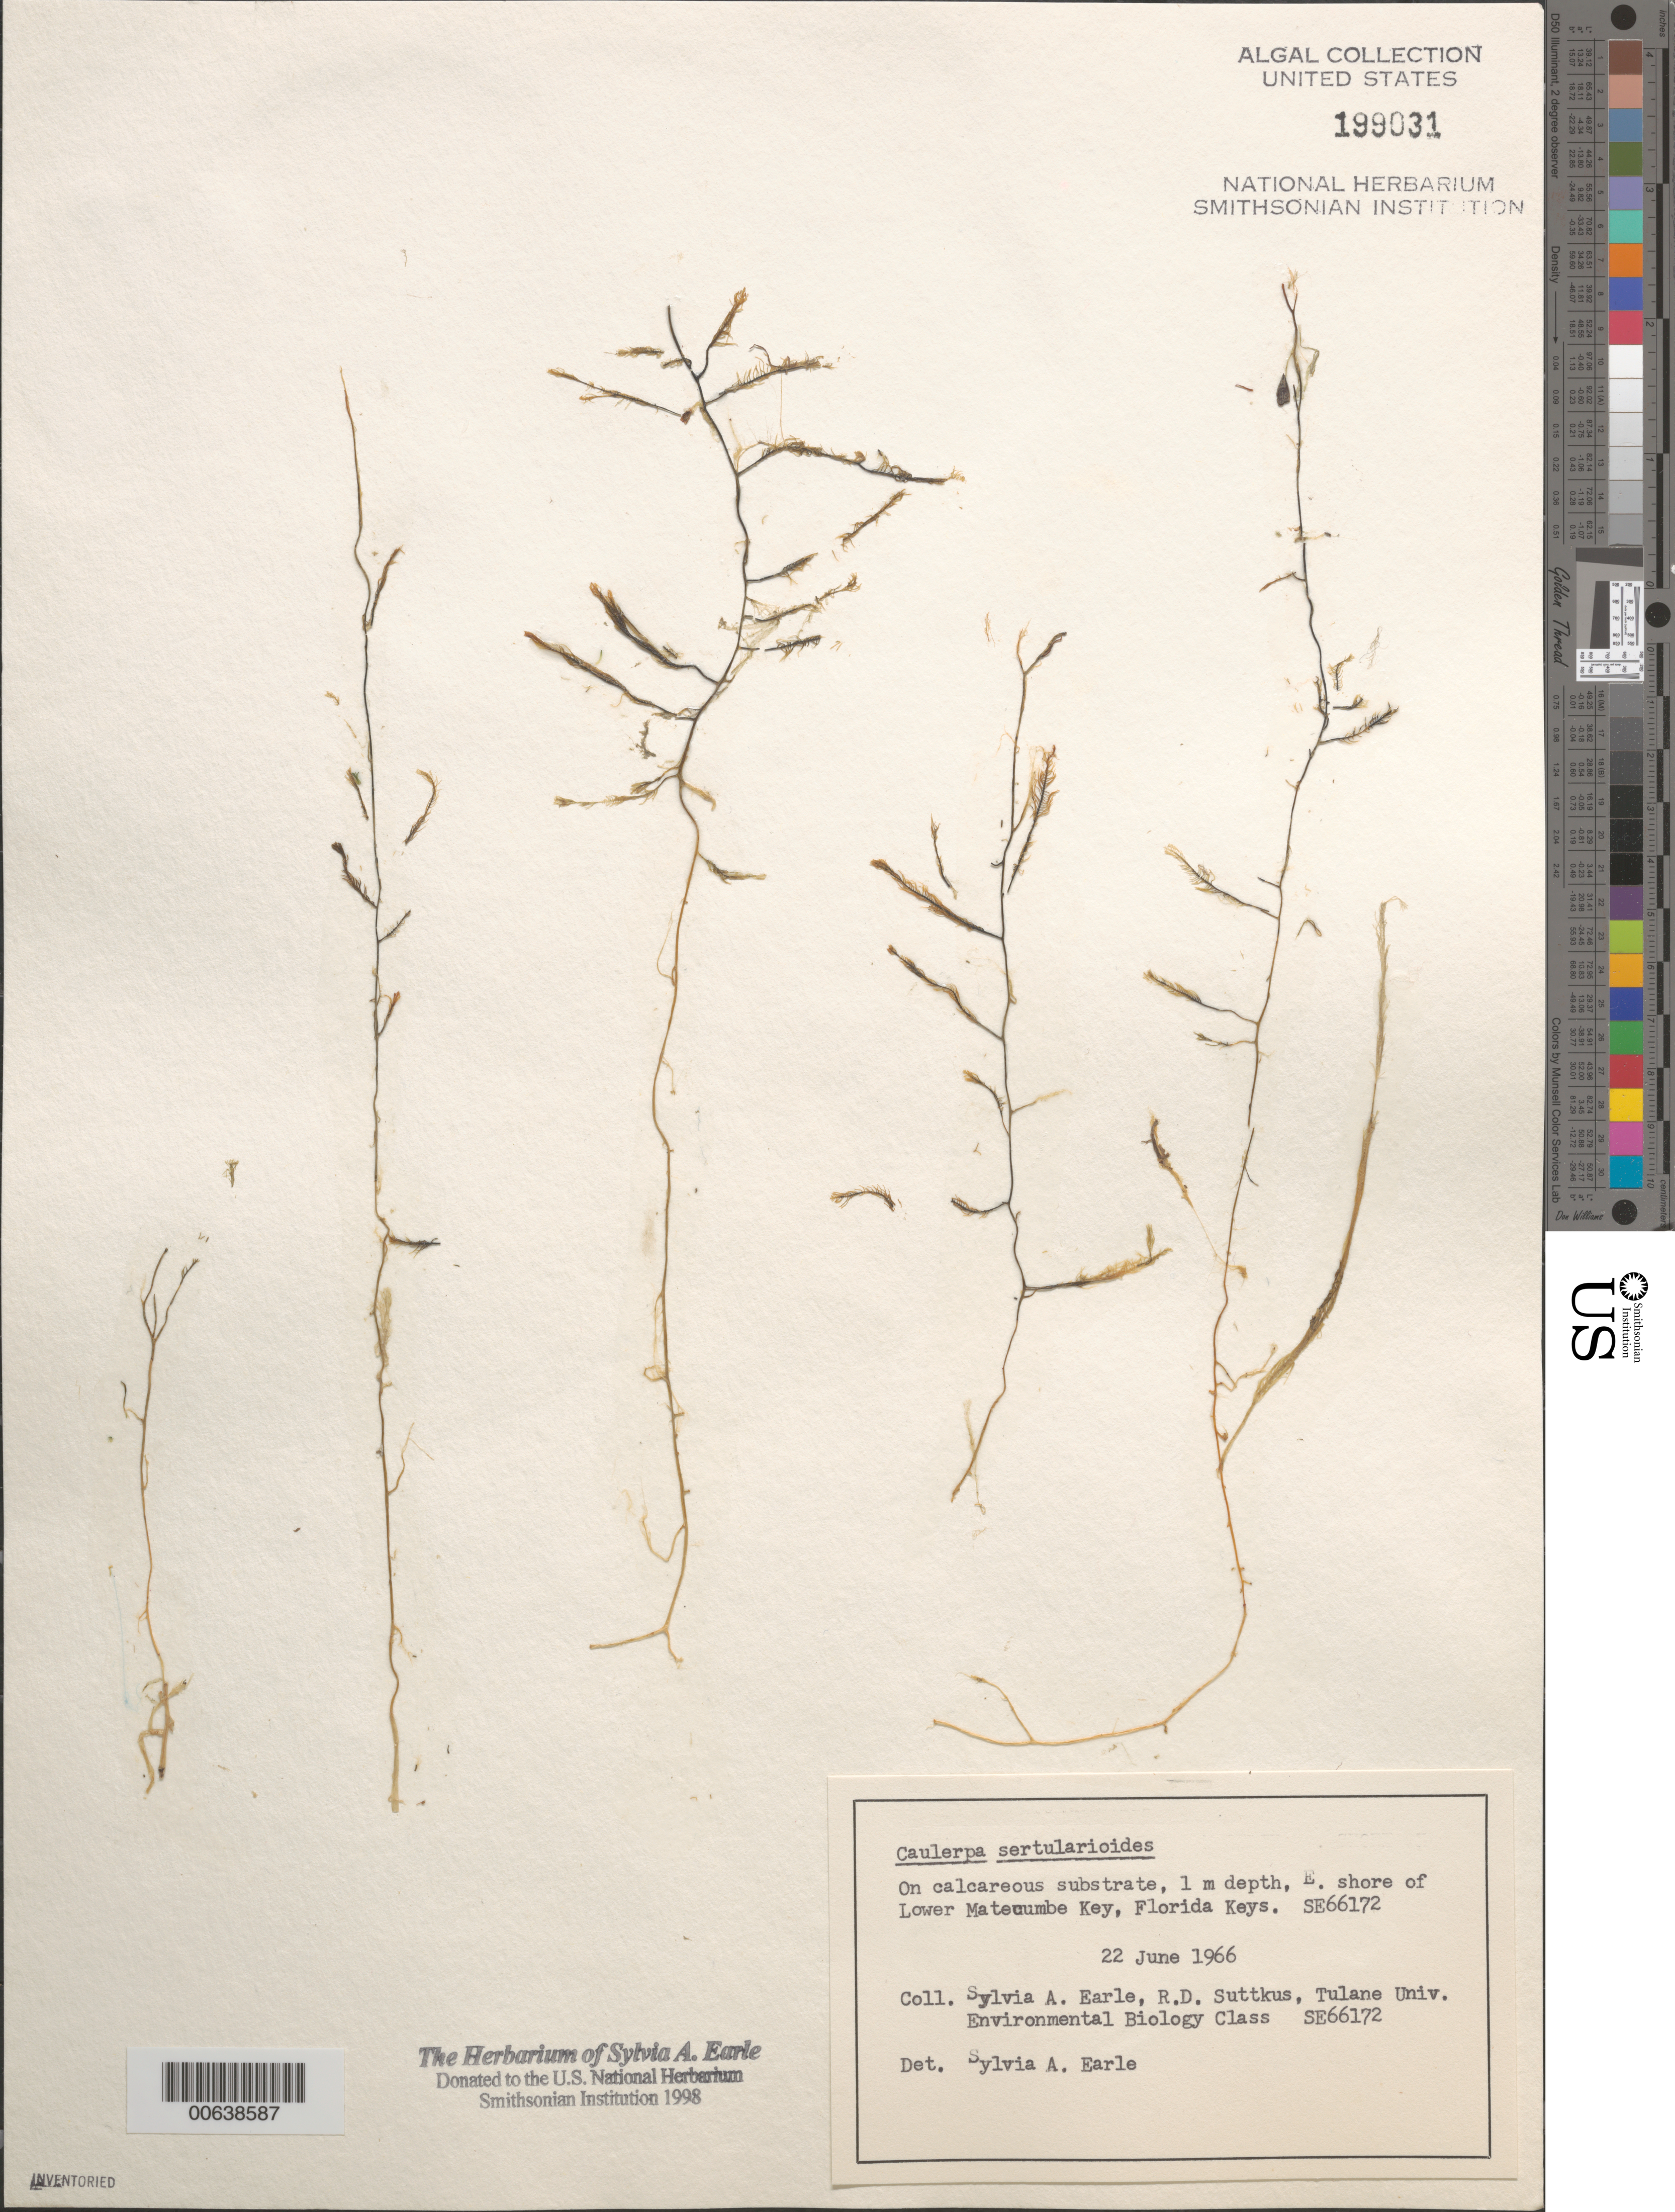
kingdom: Plantae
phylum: Chlorophyta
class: Ulvophyceae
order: Bryopsidales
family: Caulerpaceae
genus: Caulerpa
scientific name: Caulerpa sertularioides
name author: (S.G. Gmel.) M. Howe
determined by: Earle, S. A.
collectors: S. A. Earle, R. Suttkus & Tulane Univ. Env. Biol. Class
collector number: SE 66172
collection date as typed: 22 Jun 1966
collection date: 1966-06-22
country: United States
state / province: Florida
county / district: Monroe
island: Lower Matecumbe Key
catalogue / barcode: US 199031